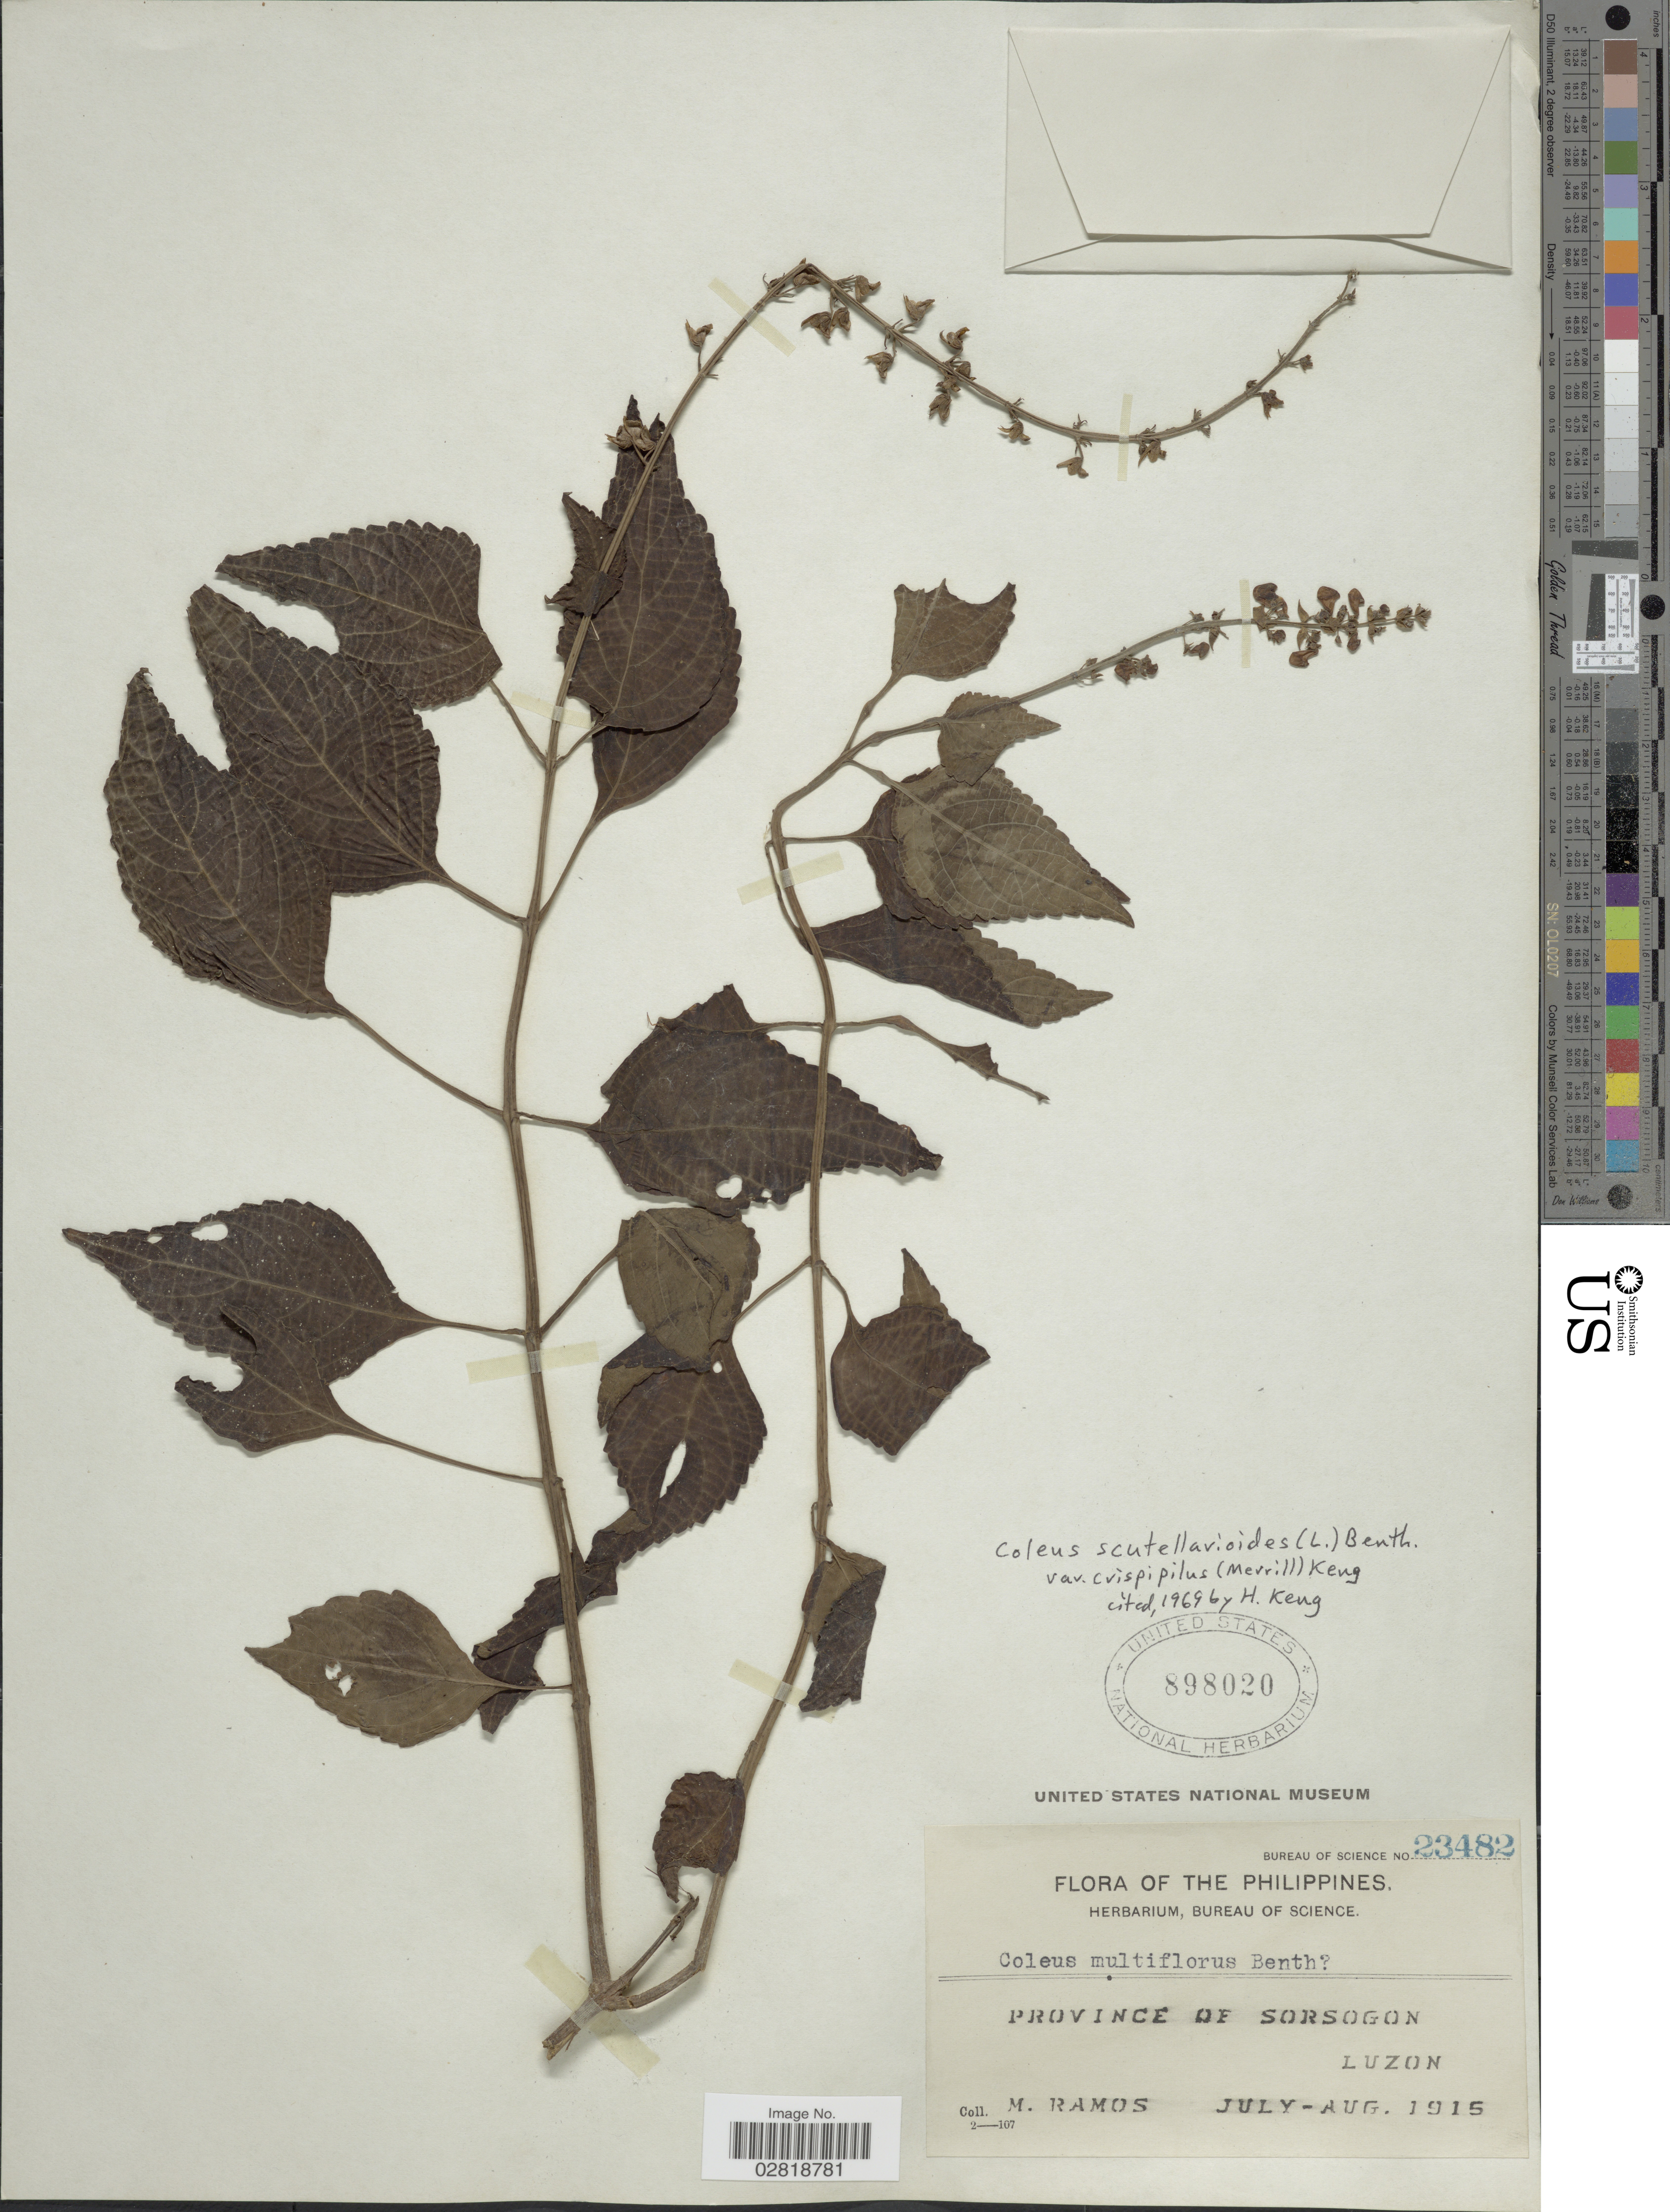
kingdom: Plantae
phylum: Tracheophyta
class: Magnoliopsida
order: Lamiales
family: Lamiaceae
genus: Plectranthus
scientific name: Plectranthus scutellarioides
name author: (L.) R. Br.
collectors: M. Ramos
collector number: Bureau of Science 23482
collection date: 1915-07/1915-08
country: Philippines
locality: Province of Sorsogon. Luzon.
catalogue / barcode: US 898020